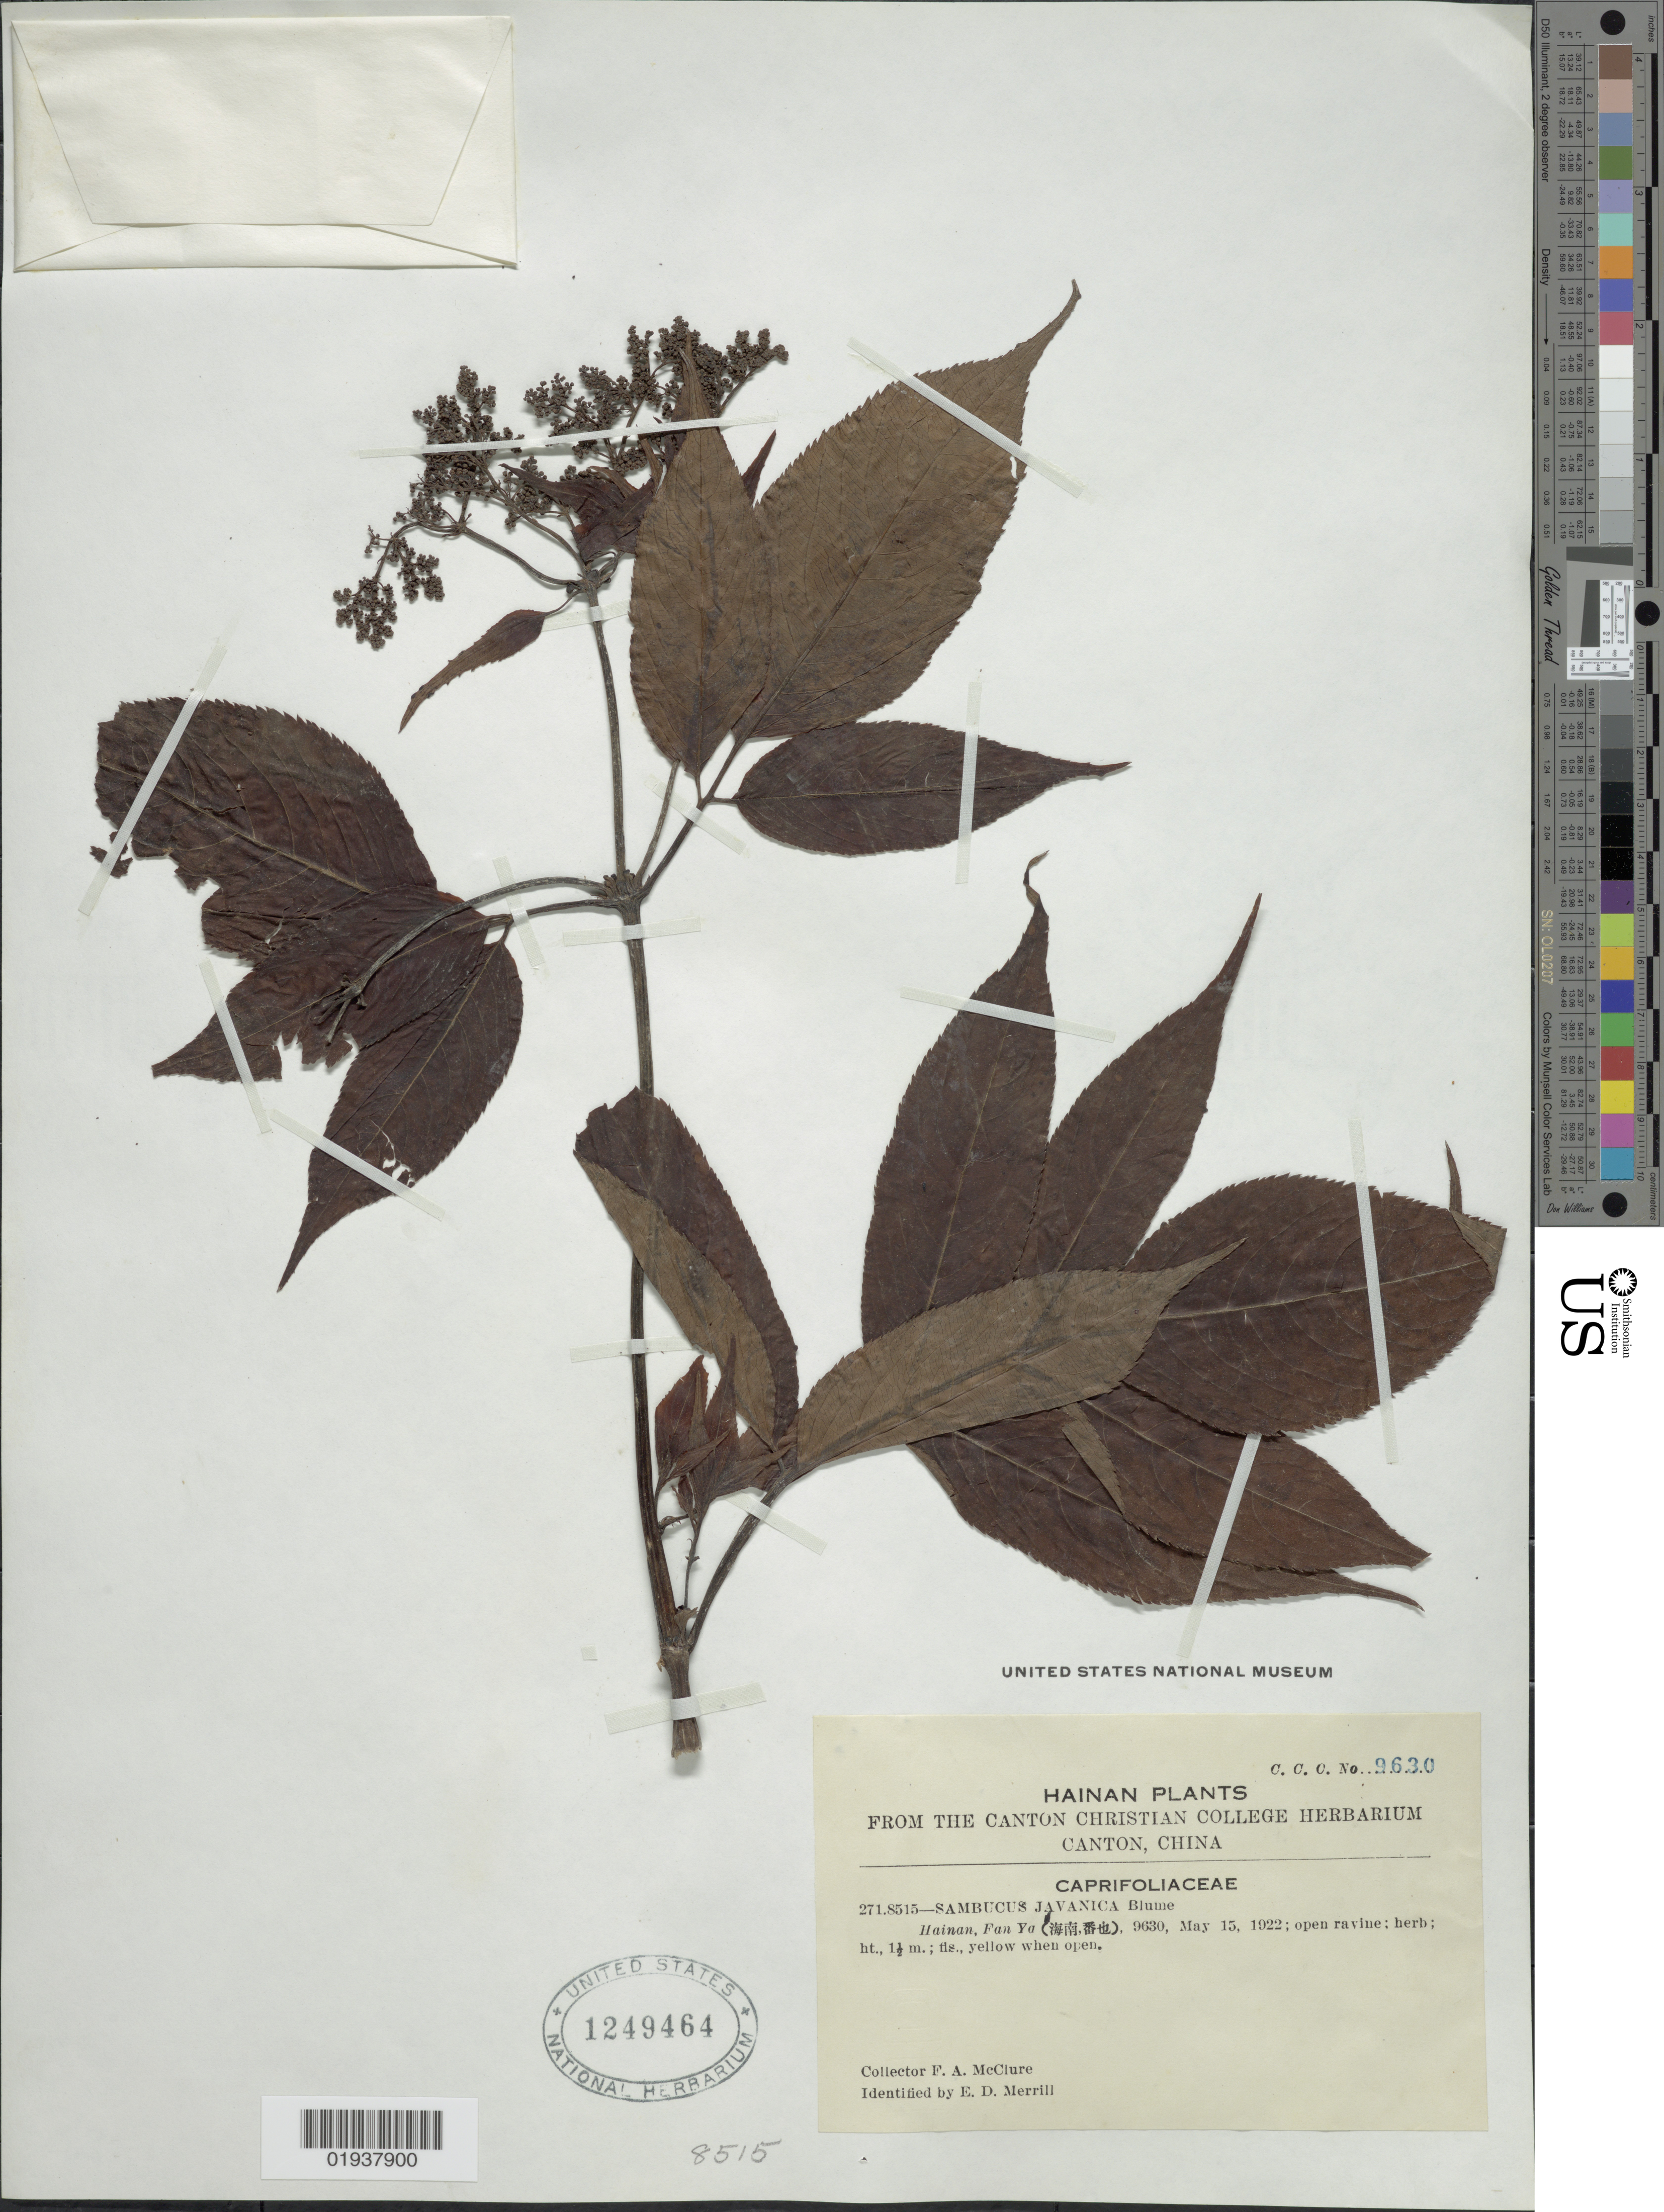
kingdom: Plantae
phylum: Tracheophyta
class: Magnoliopsida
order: Dipsacales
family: Viburnaceae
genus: Sambucus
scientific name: Sambucus javanica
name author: Blume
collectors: F. A. McClure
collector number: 9630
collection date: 1922-05-15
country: China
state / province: Hainan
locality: Fan Ya (X).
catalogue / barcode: US 1249464